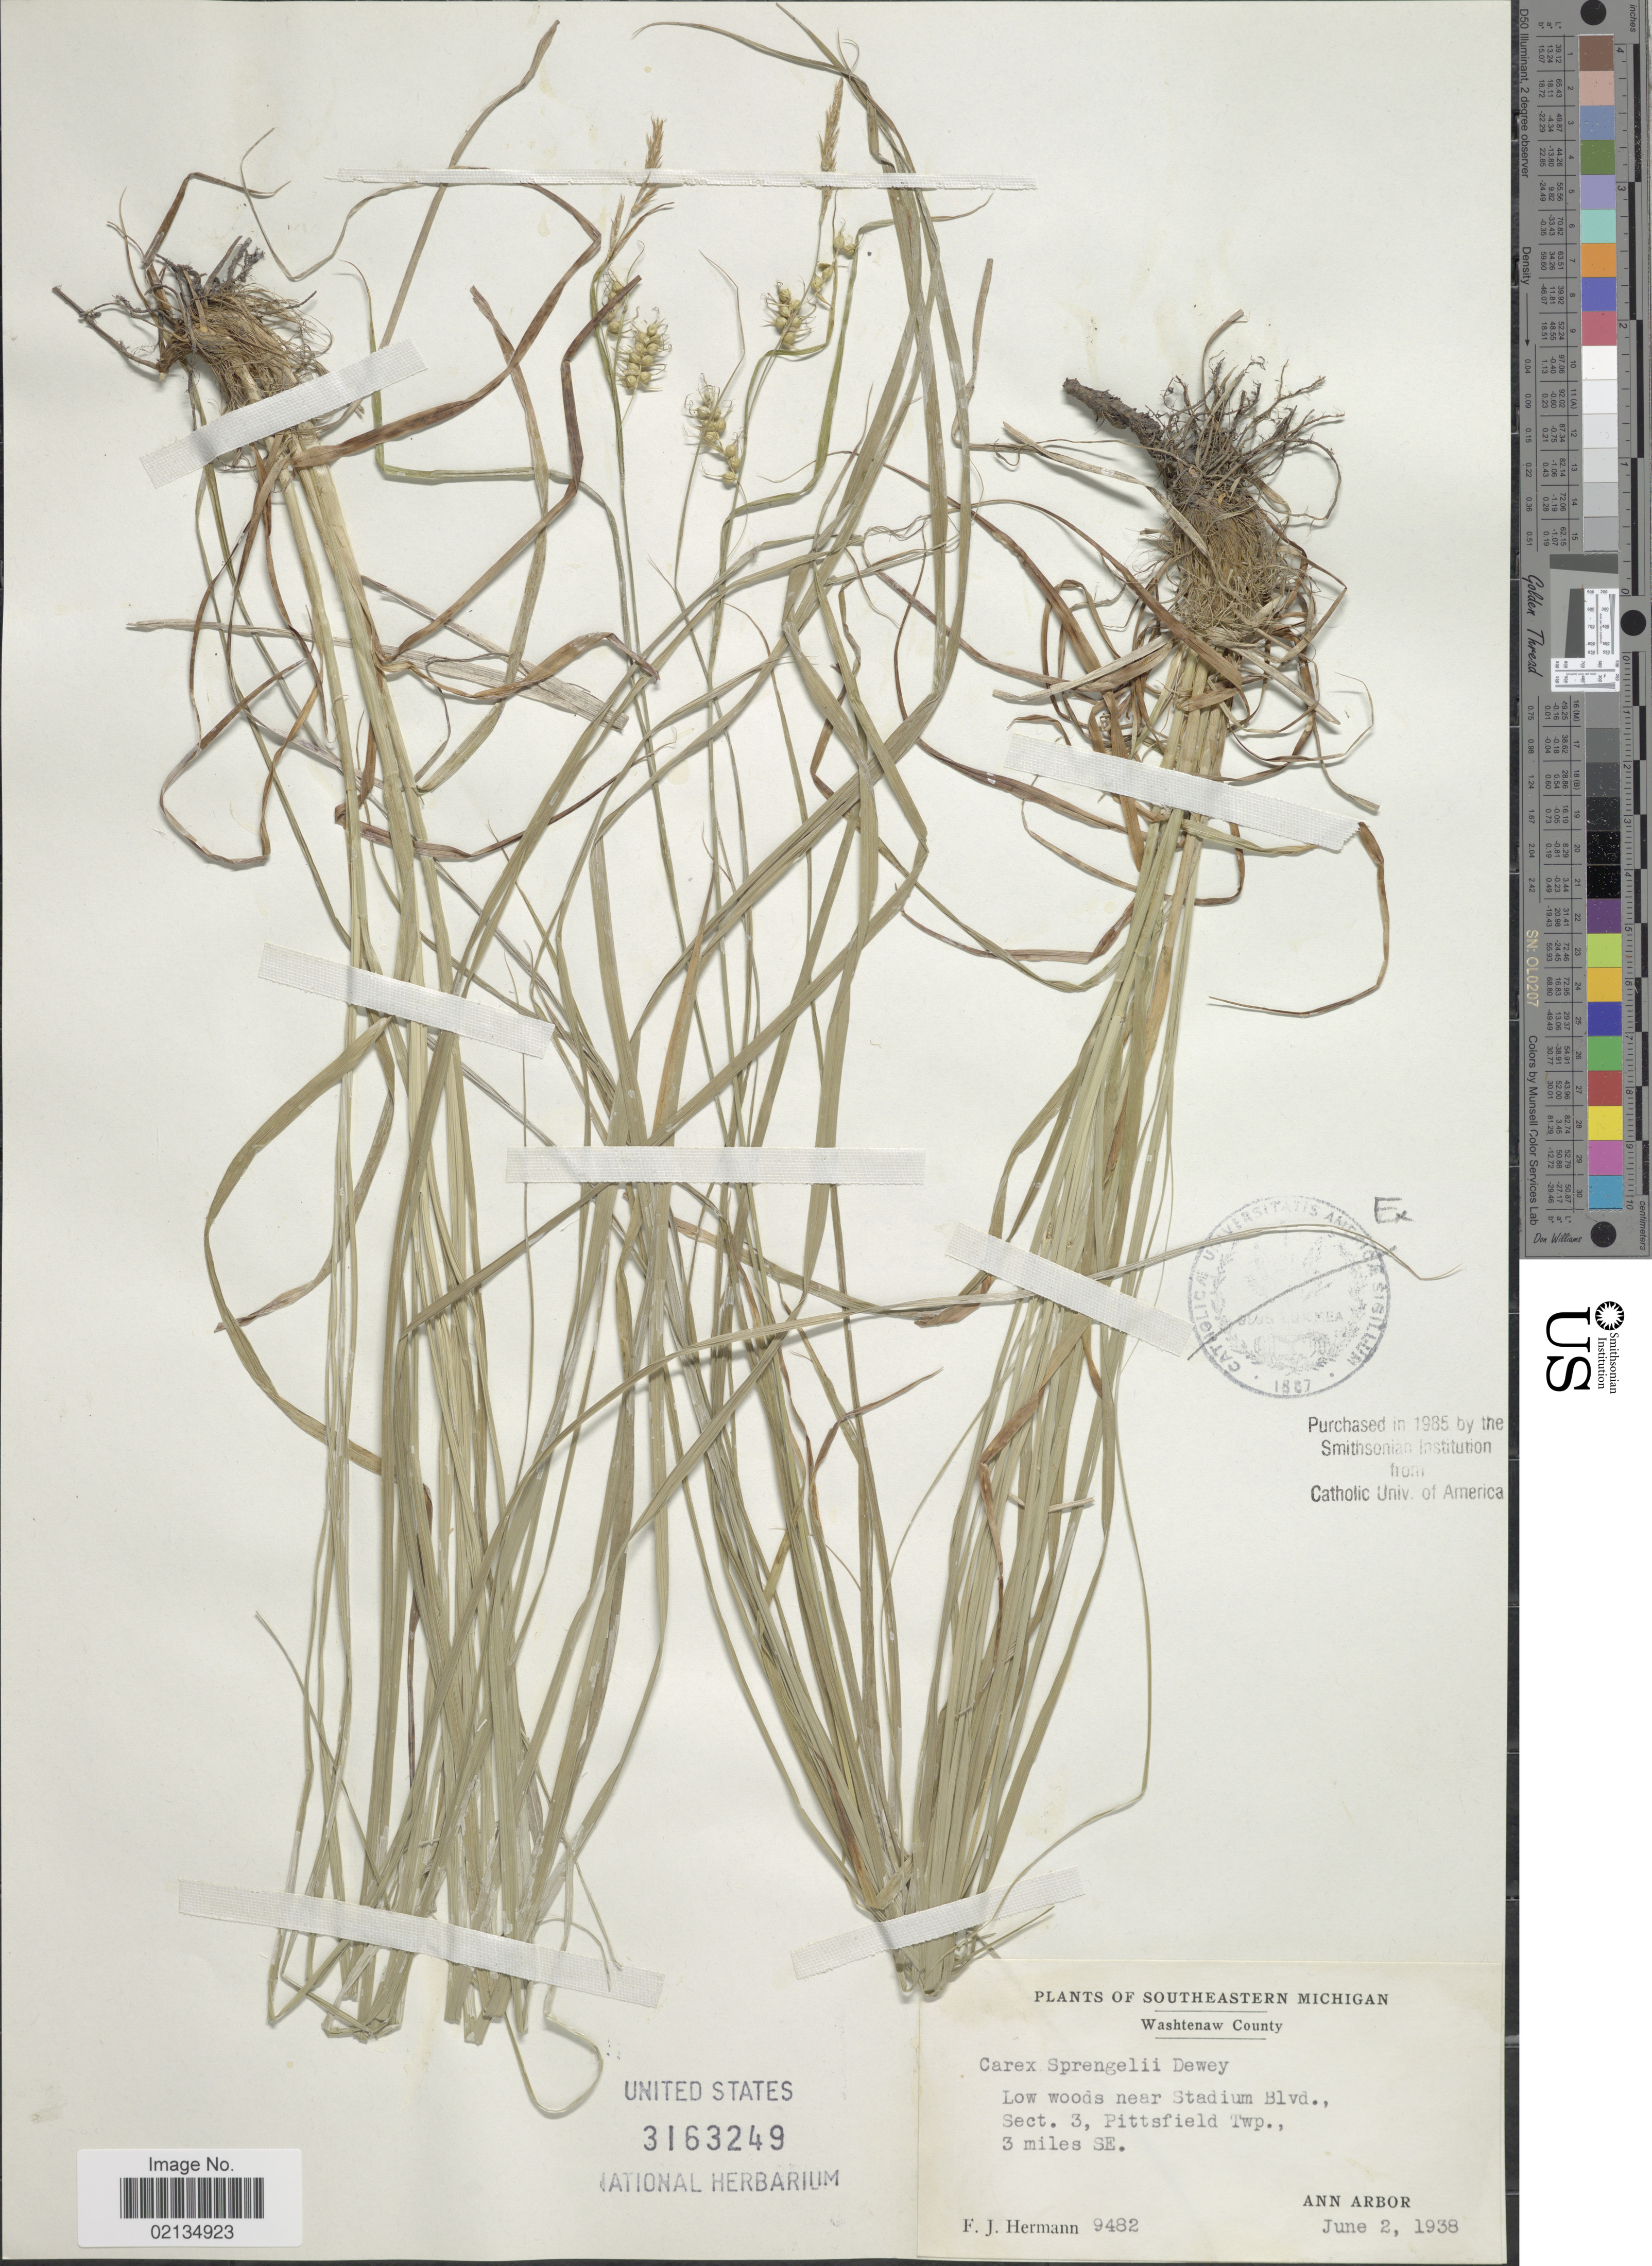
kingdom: Plantae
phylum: Tracheophyta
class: Liliopsida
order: Poales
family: Cyperaceae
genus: Carex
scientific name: Carex sprengelii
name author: Dewey ex Spreng.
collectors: F. J. Hermann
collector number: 9482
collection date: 1938-06-02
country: United States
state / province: Michigan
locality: Southeastern Michigan. Washtenaw County. Low woods near Stadium Blvd., Sect 3, Pittsfield, Twp., 3 miles SE. Ann Arbor.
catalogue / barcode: US 3163249